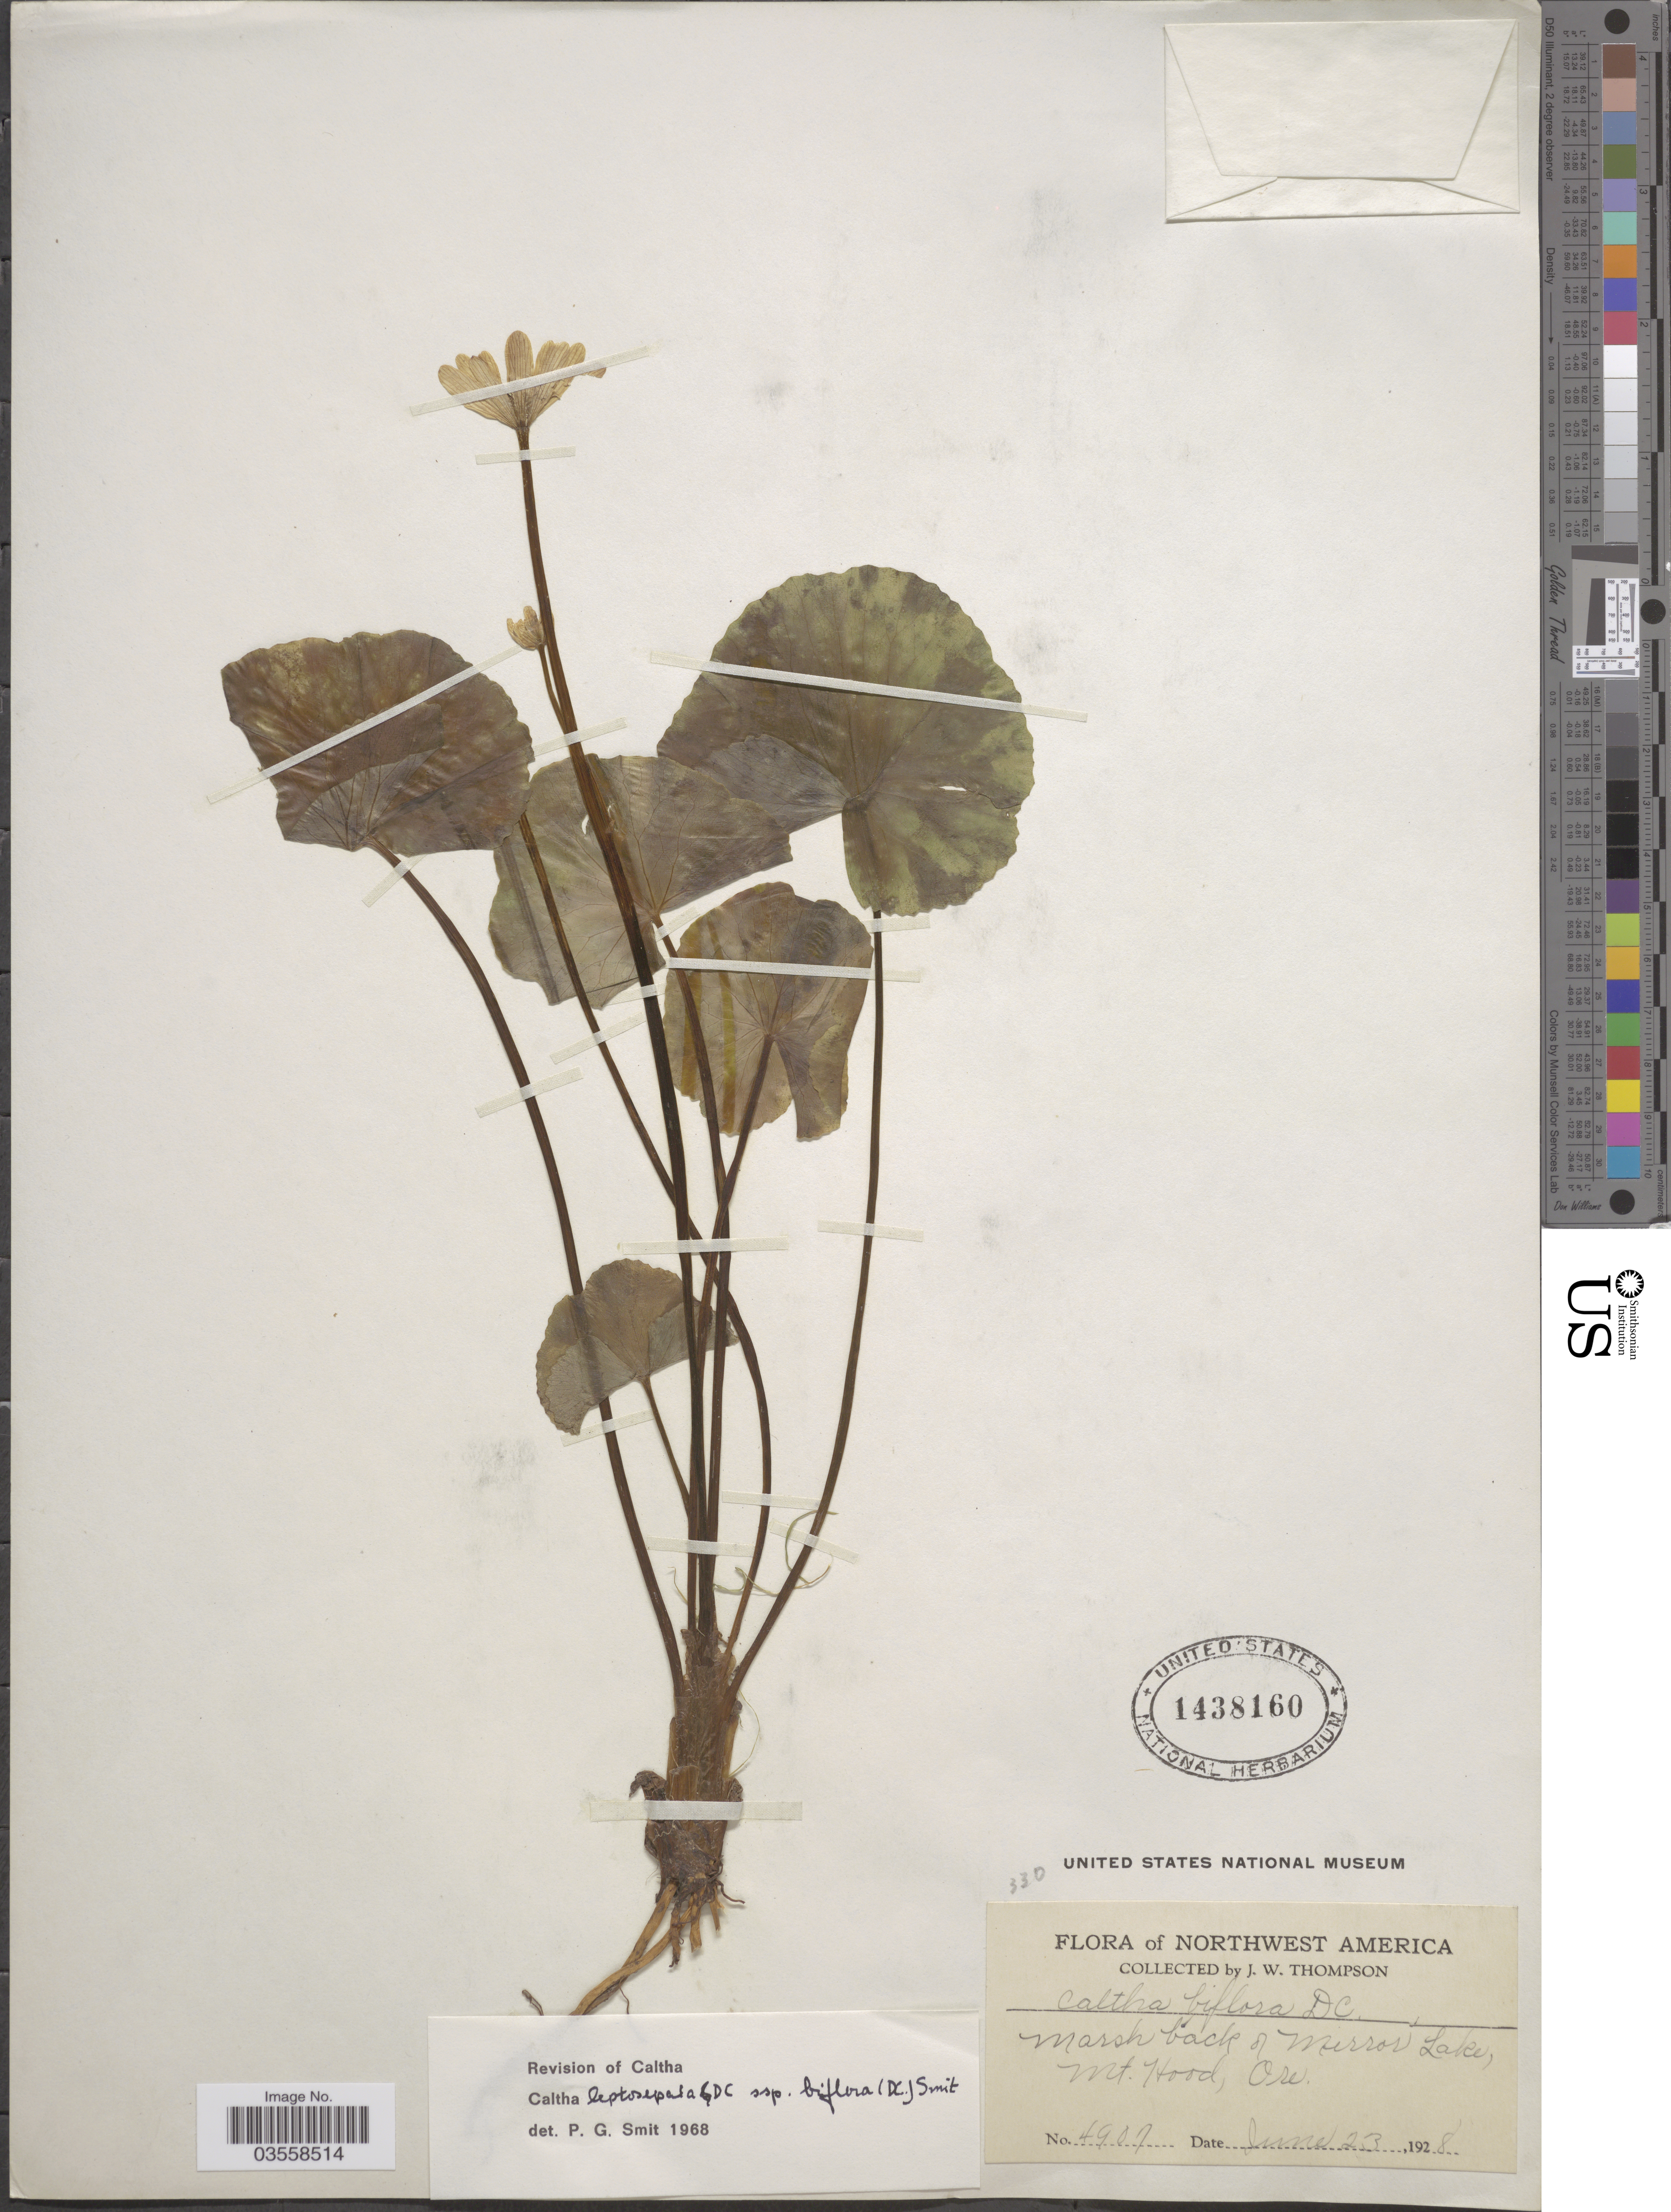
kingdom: Plantae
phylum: Tracheophyta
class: Magnoliopsida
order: Ranunculales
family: Ranunculaceae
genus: Caltha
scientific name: Caltha leptosepala subsp. biflora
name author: DC.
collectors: J. Thompson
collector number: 4907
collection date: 1928-06-23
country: United States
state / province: Oregon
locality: Northwest America. Marsh back of Mirror Lake, Mt. Hood.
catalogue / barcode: US 1438160